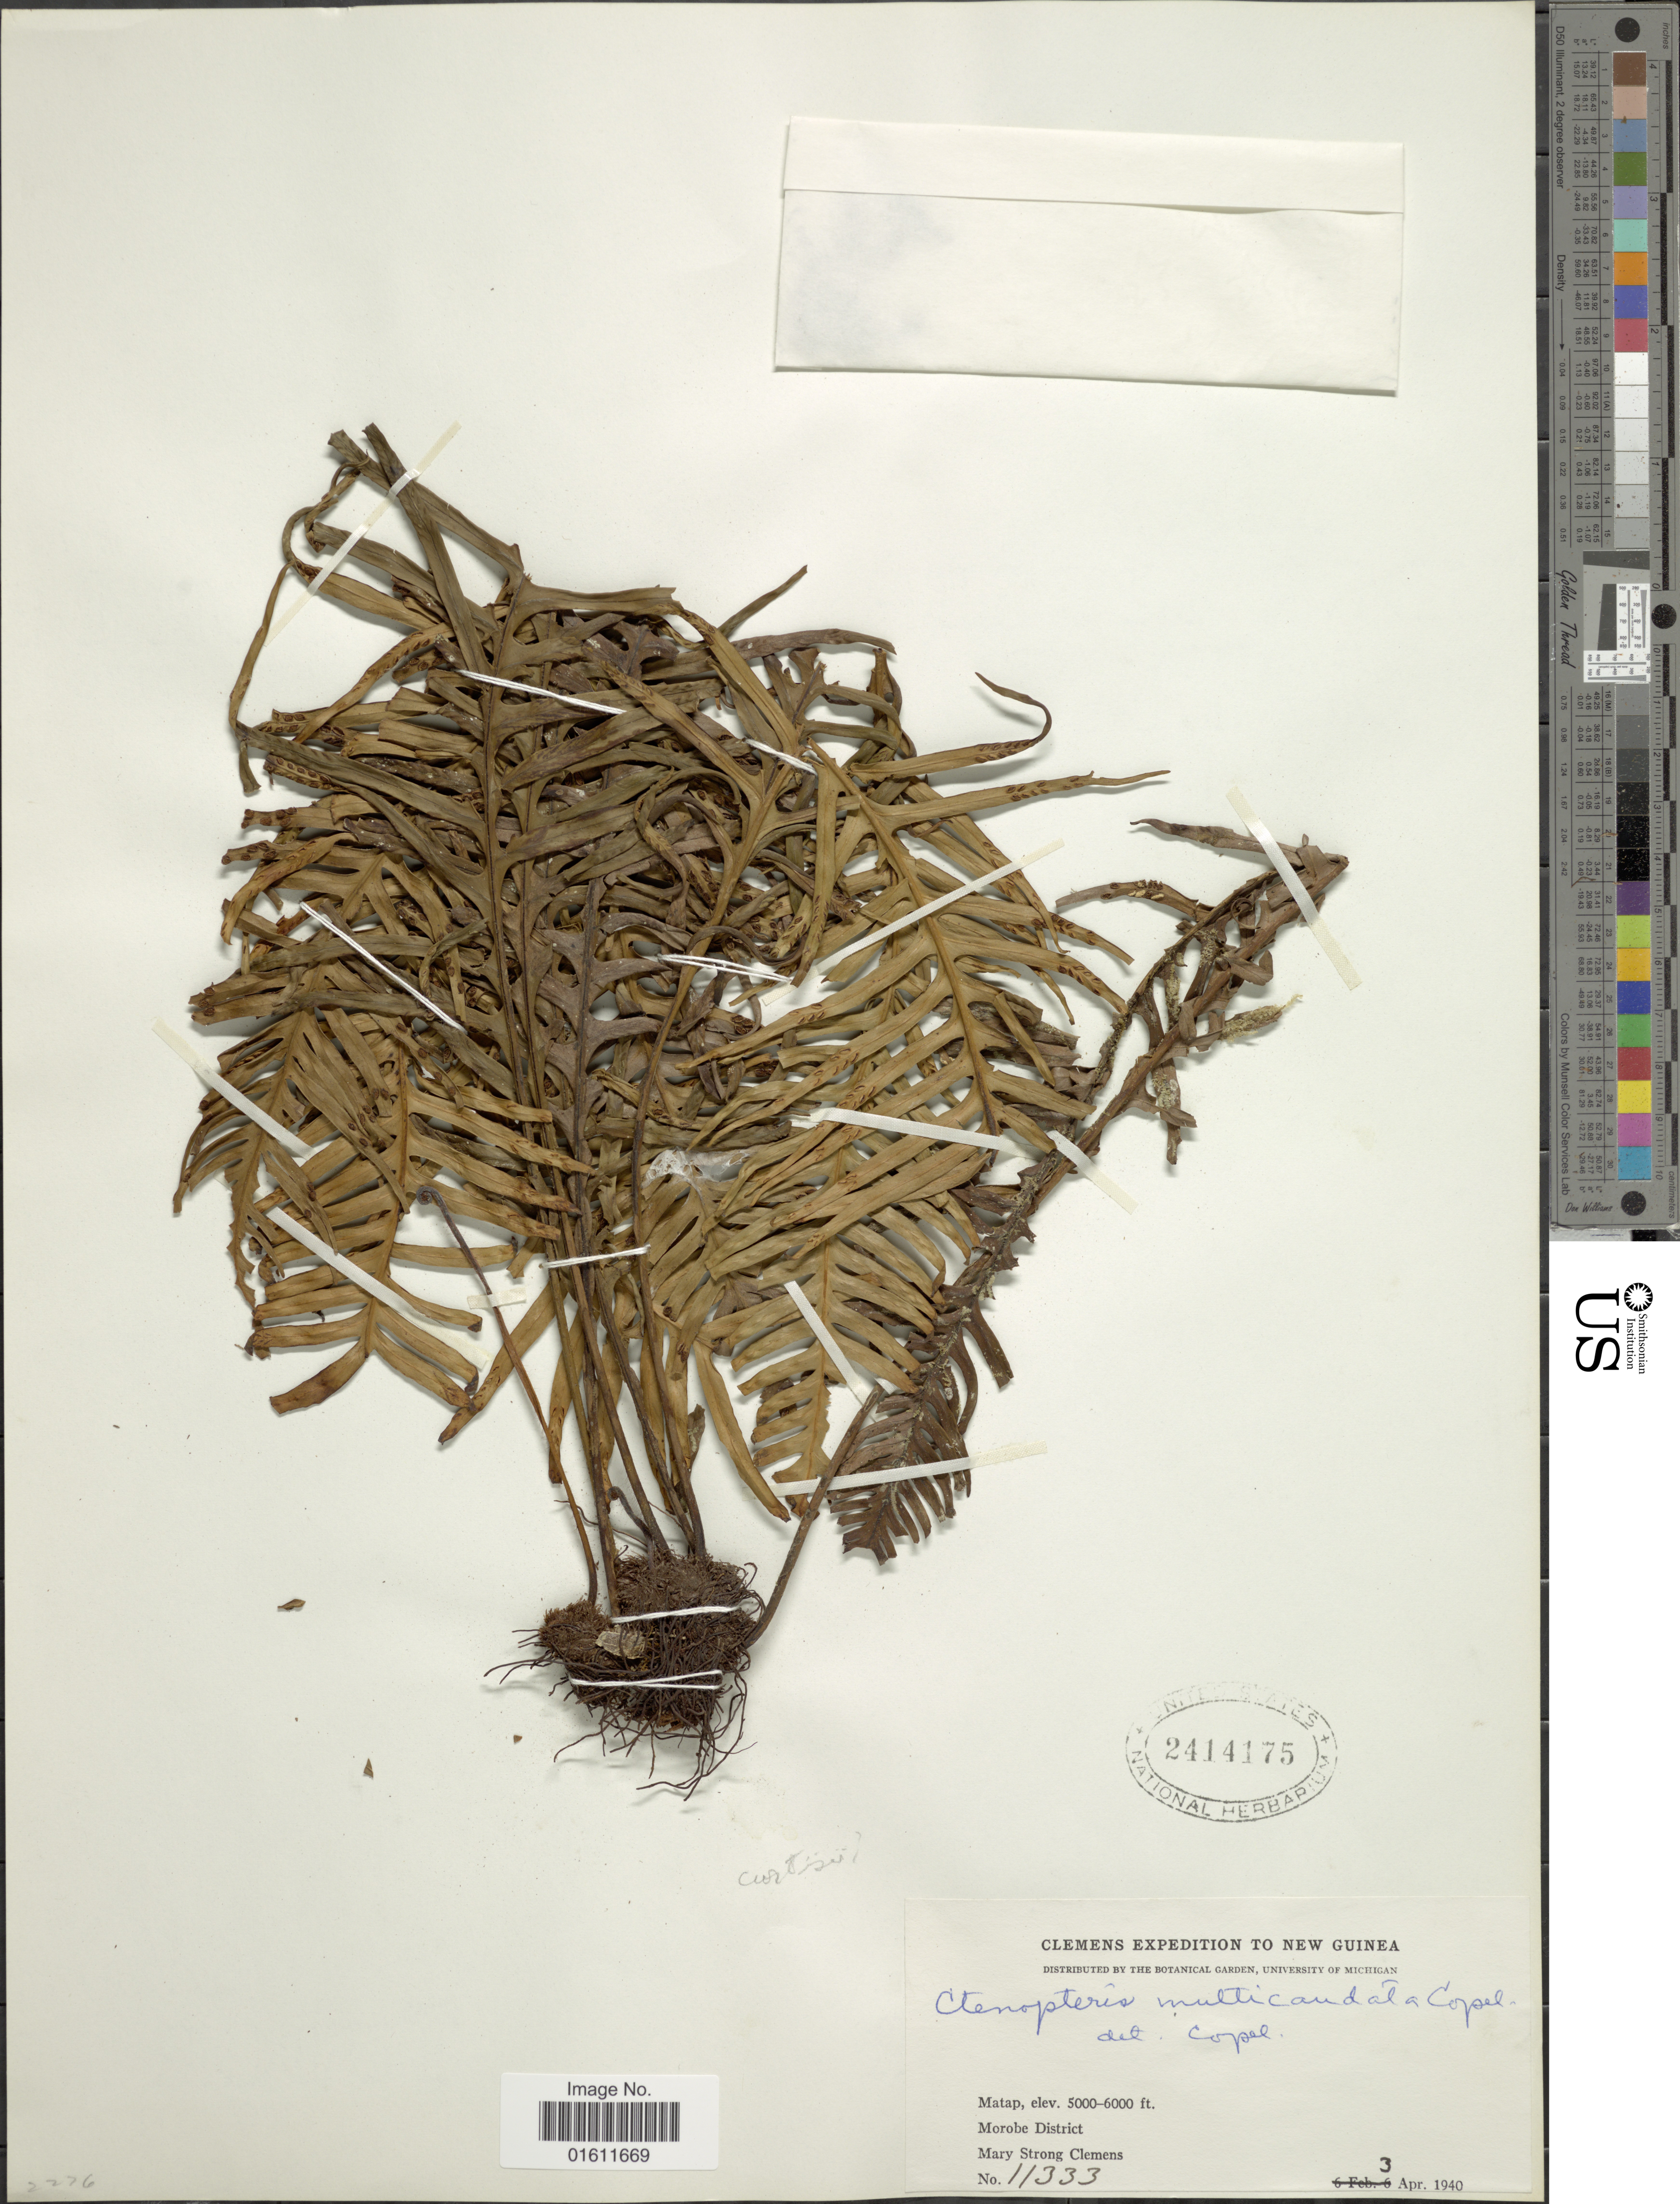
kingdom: Plantae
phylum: Tracheophyta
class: Polypodiopsida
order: Polypodiales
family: Polypodiaceae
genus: Prosaptia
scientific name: Prosaptia multicaudata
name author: (Copel.) Parris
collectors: M. S. Clemens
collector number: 11333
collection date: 1940-04-03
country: Papua New Guinea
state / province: Morobe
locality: Matap.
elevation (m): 1524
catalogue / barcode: US 2414175